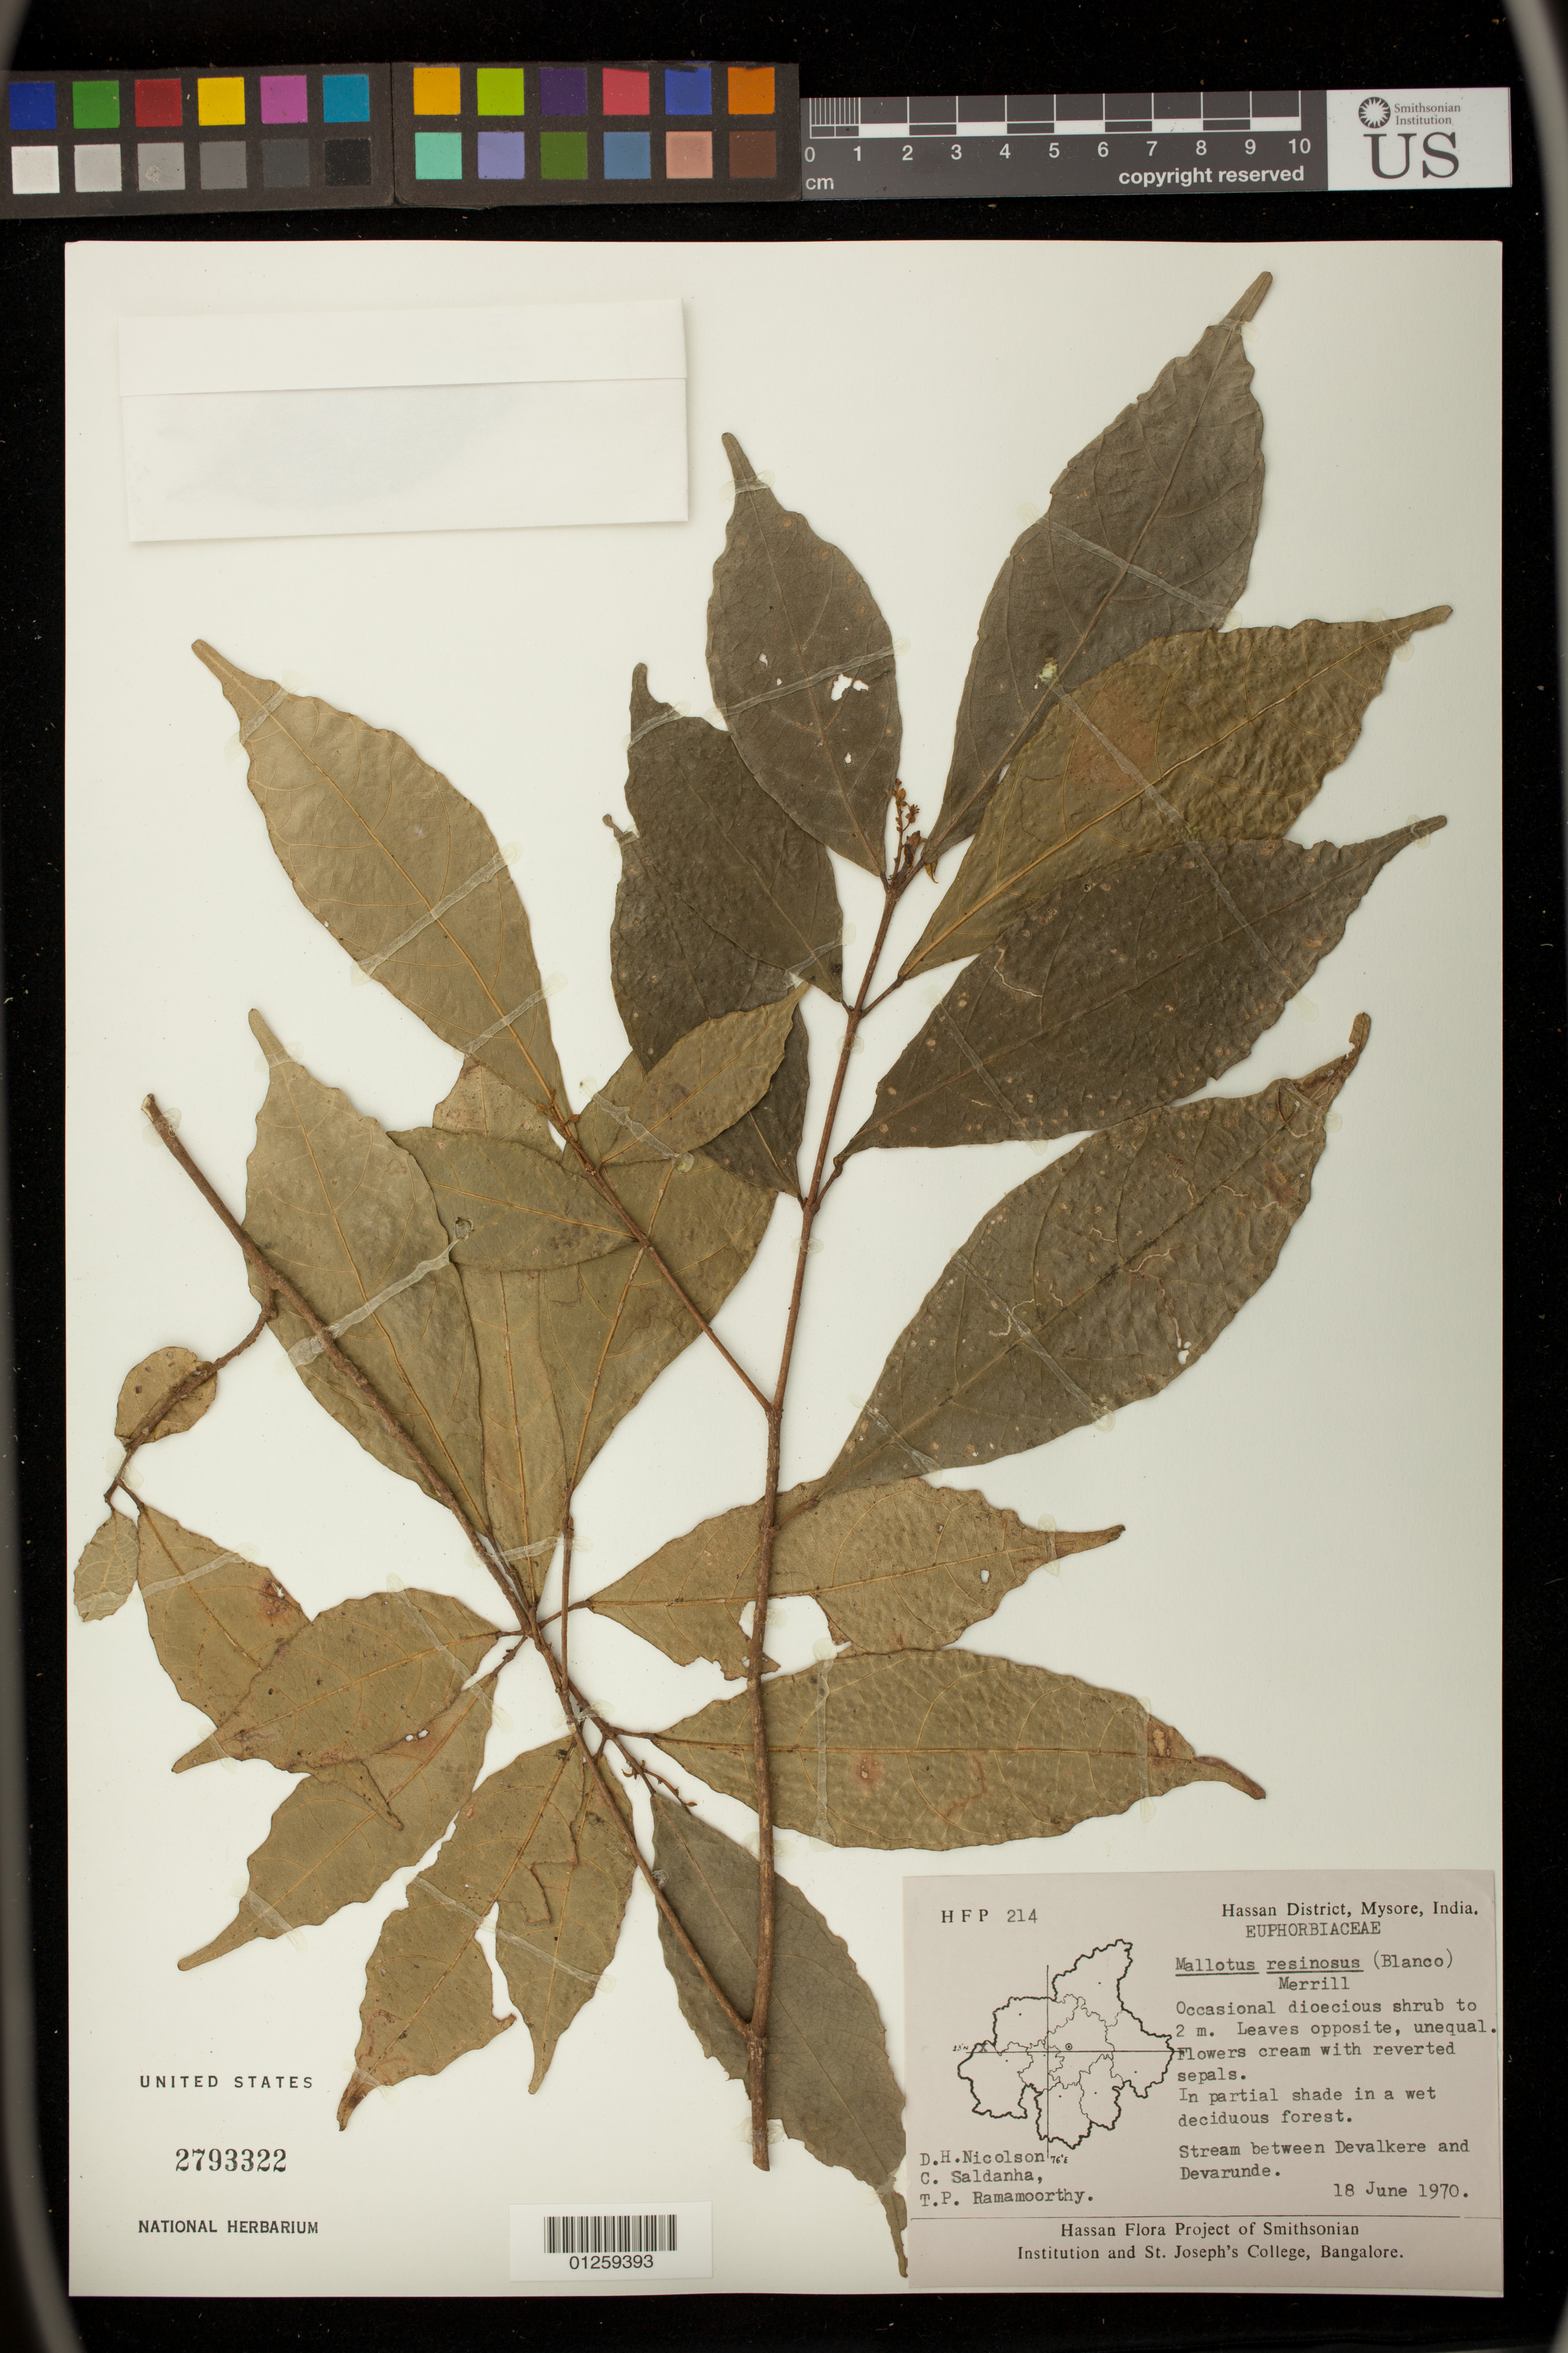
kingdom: Plantae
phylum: Tracheophyta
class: Magnoliopsida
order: Malpighiales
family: Euphorbiaceae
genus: Mallotus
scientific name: Mallotus resinosus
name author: (Blanco) Merr.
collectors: D. H. Nicolson, C. Saldahna & T. P. Ramamoorthy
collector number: HFP 214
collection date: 1970-06-18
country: India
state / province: Karnataka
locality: Hassan District, Mysore,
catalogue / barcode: US 2793322